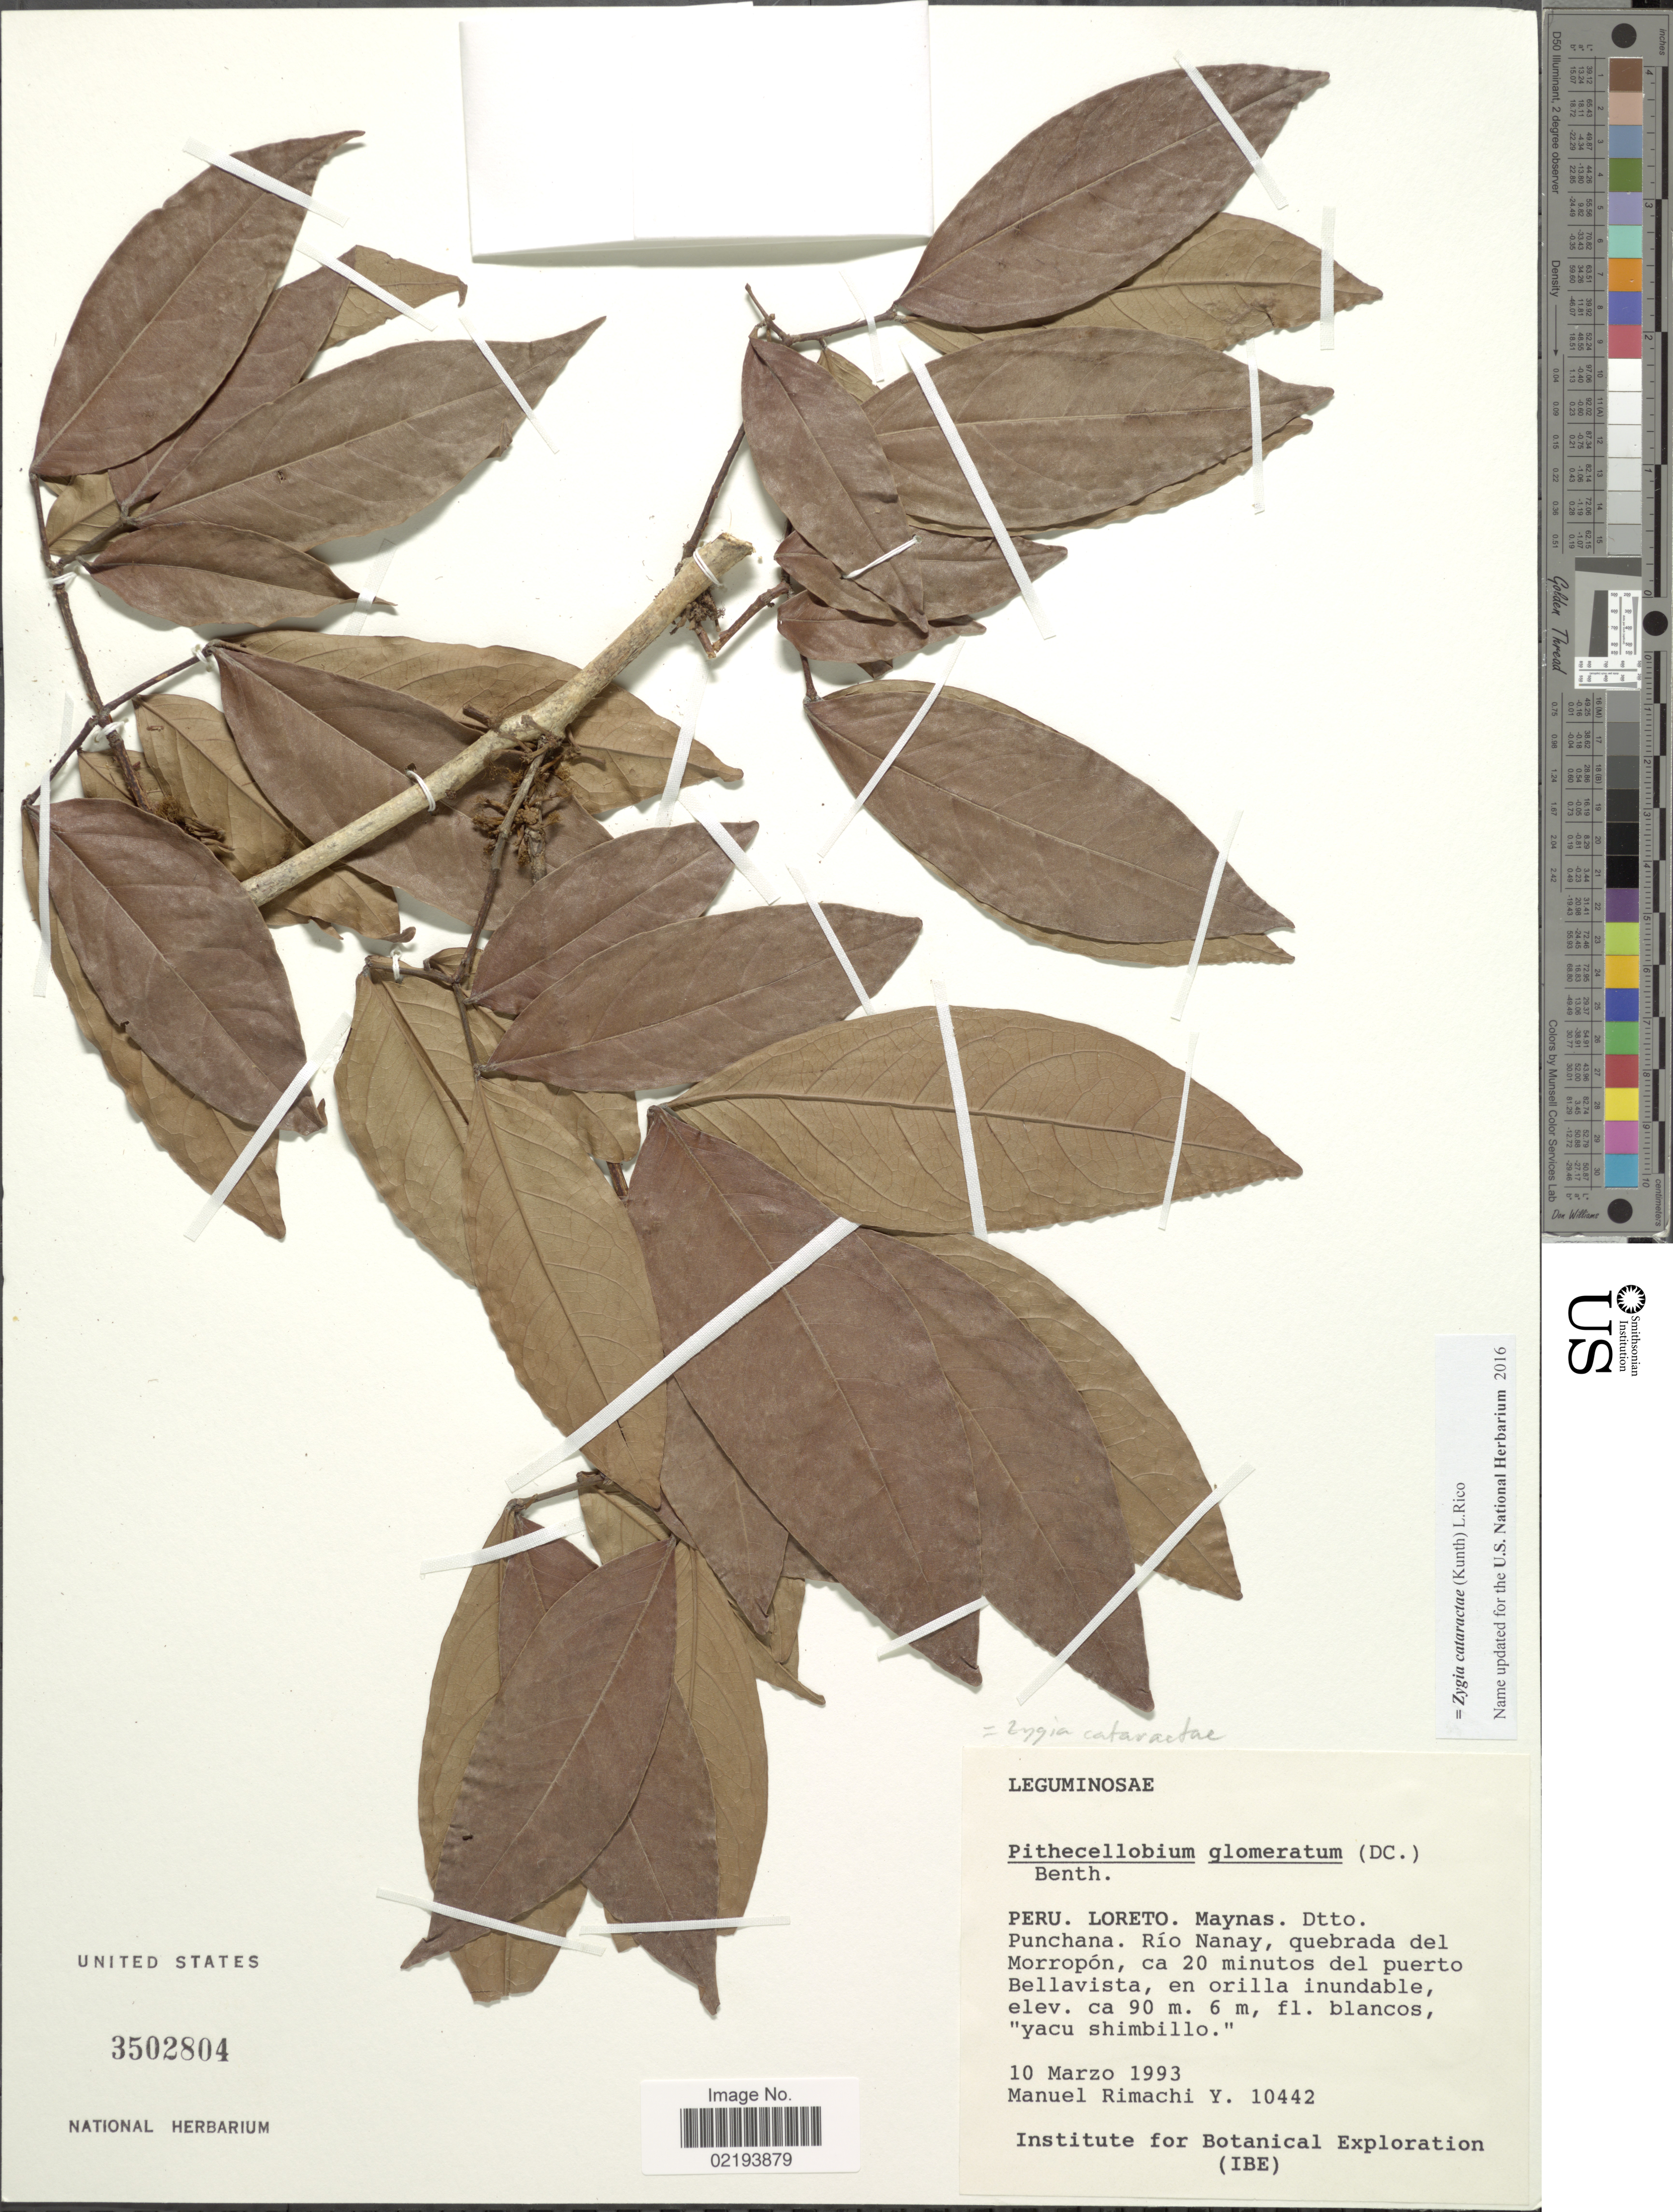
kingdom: Plantae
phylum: Tracheophyta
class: Magnoliopsida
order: Fabales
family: Fabaceae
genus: Zygia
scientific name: Zygia cataractae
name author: (Kunth) L. Rico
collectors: M. Rimachi Y.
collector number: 10442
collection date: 1993-03-10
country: Peru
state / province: Loreto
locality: Maynas. Dtto Punchana. Río Nanay, quebrada del Morropón, ca 20 minutos del puerto Bellavista, en oriila inundable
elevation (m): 90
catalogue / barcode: US 3502804